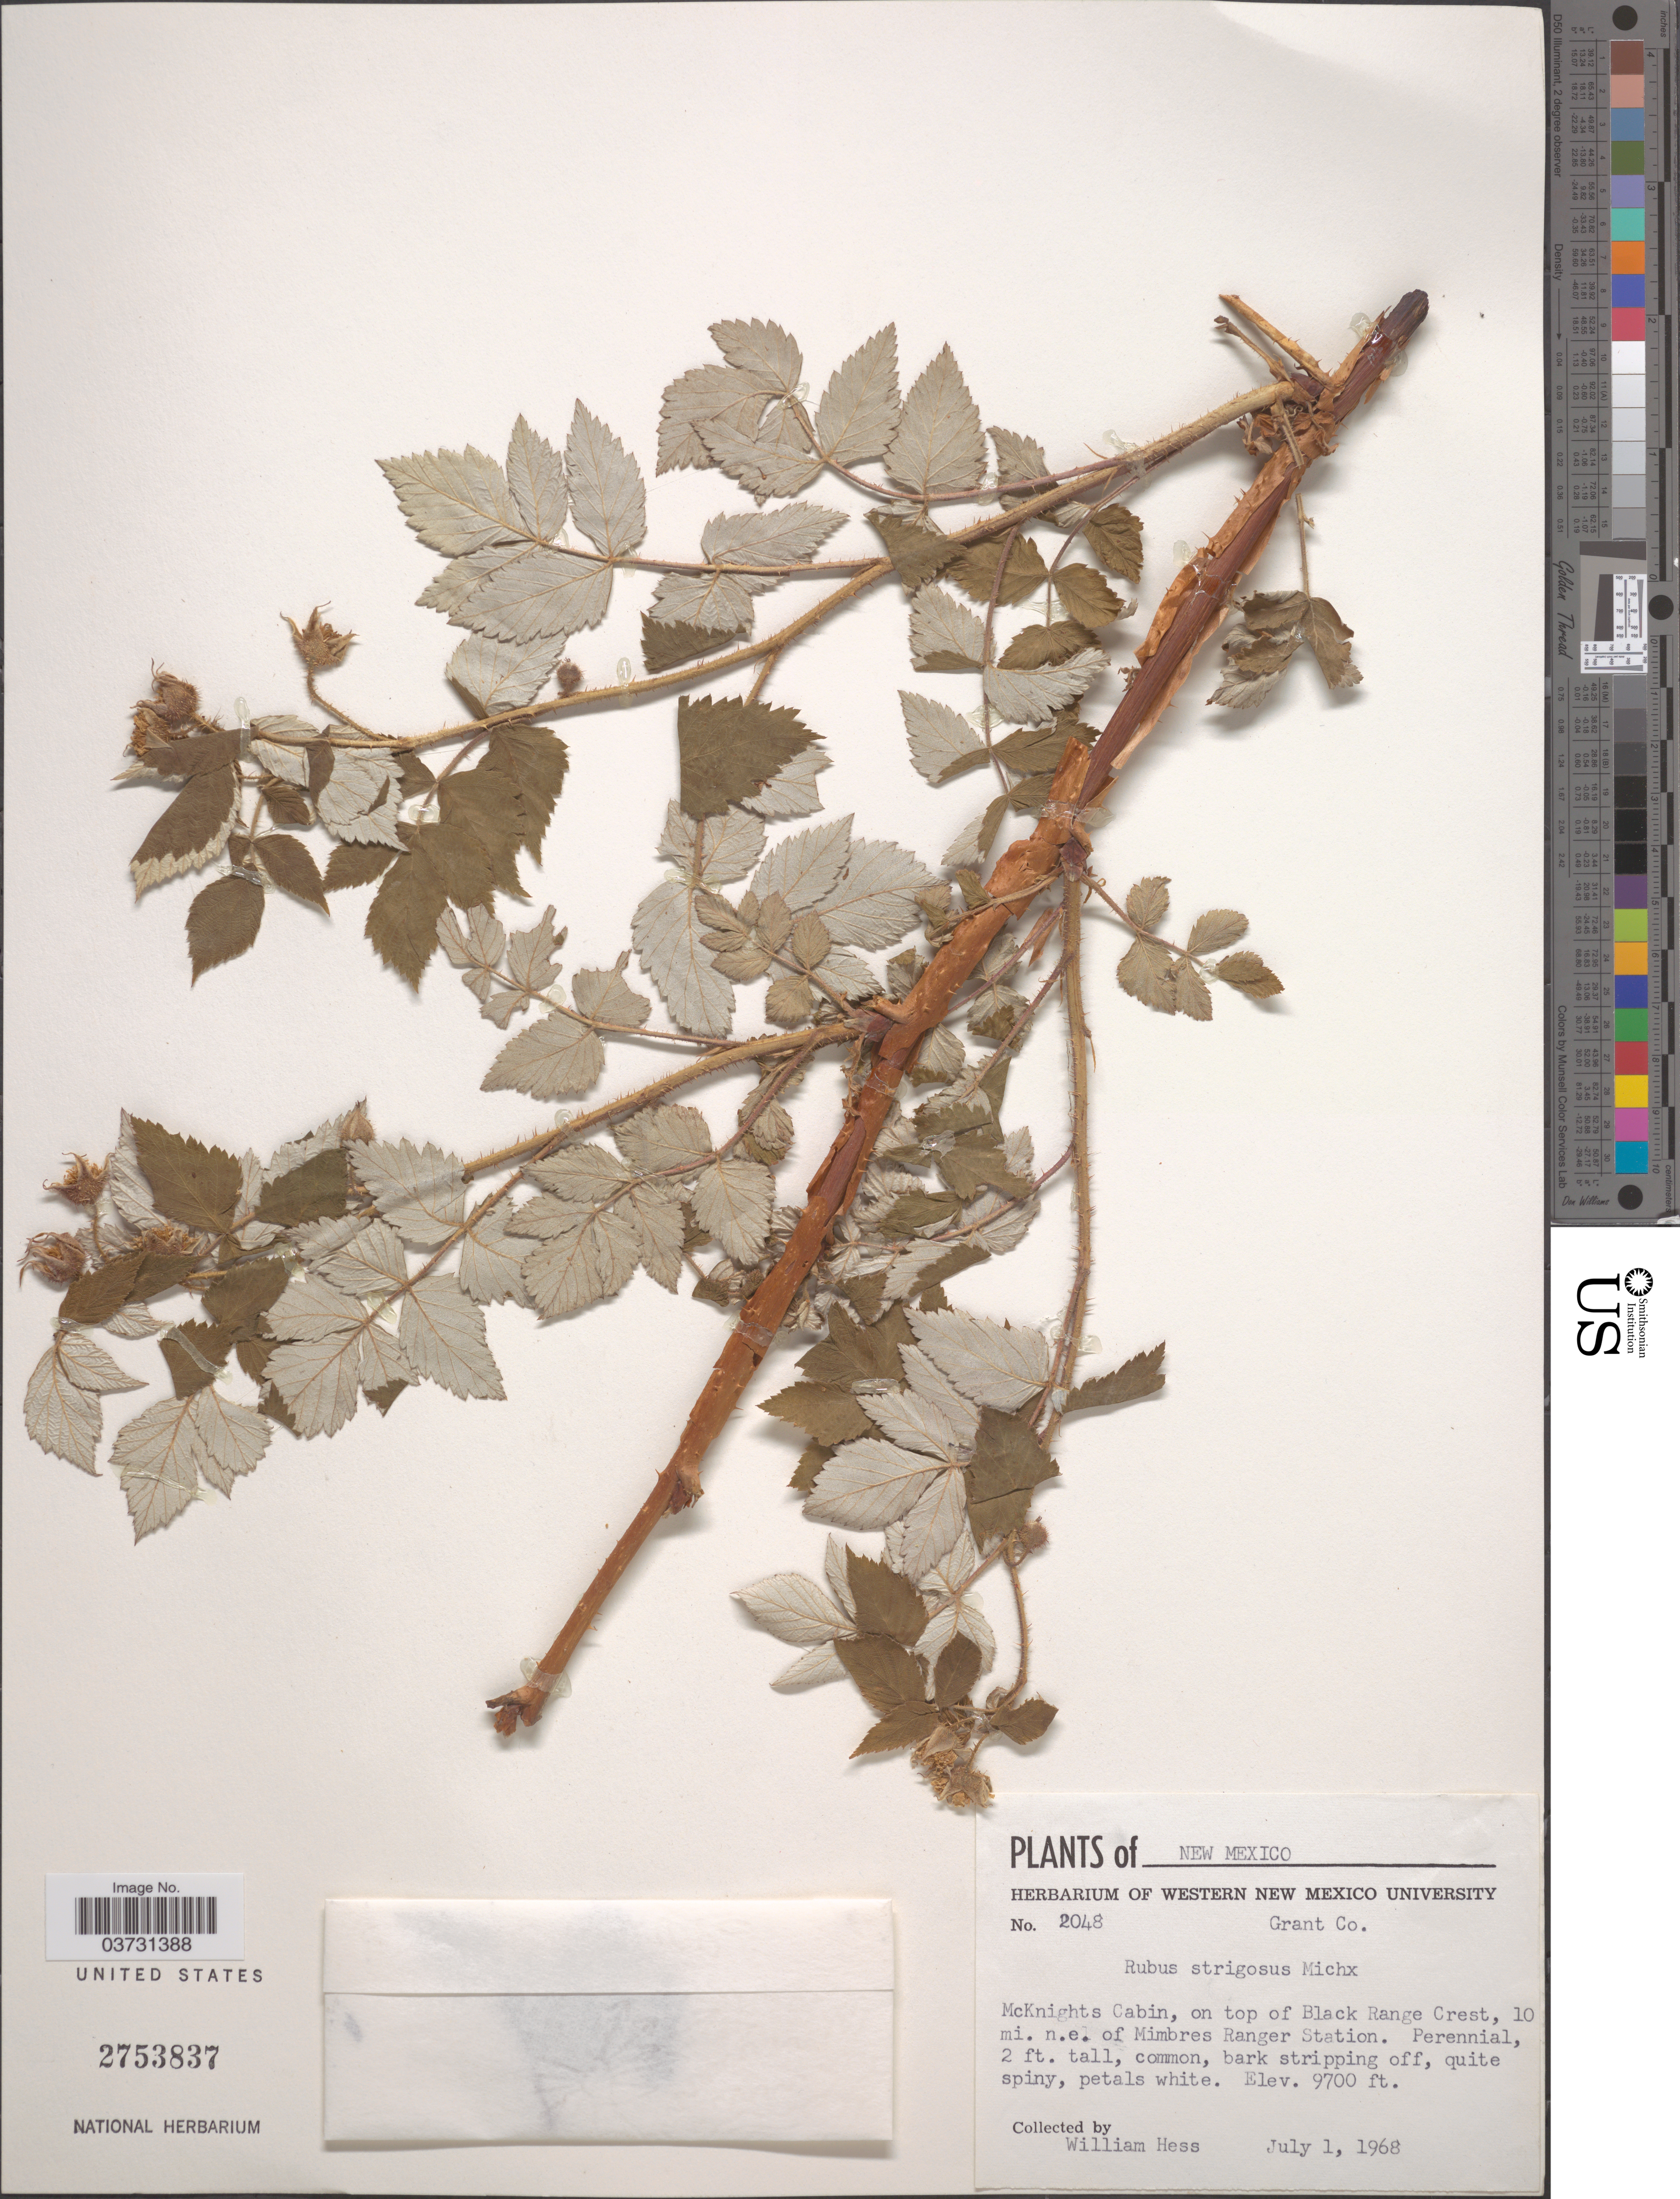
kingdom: Plantae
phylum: Tracheophyta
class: Magnoliopsida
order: Rosales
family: Rosaceae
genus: Rubus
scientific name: Rubus strigosus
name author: Michx.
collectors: W. Hess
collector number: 2048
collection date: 1968-07-01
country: United States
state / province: New Mexico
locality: Grant Co. McKnights Cabin, on top of Black Range Crest, 10 mi. n.e. of Mimbres Ranger Station.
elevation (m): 2957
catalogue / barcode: US 2753837